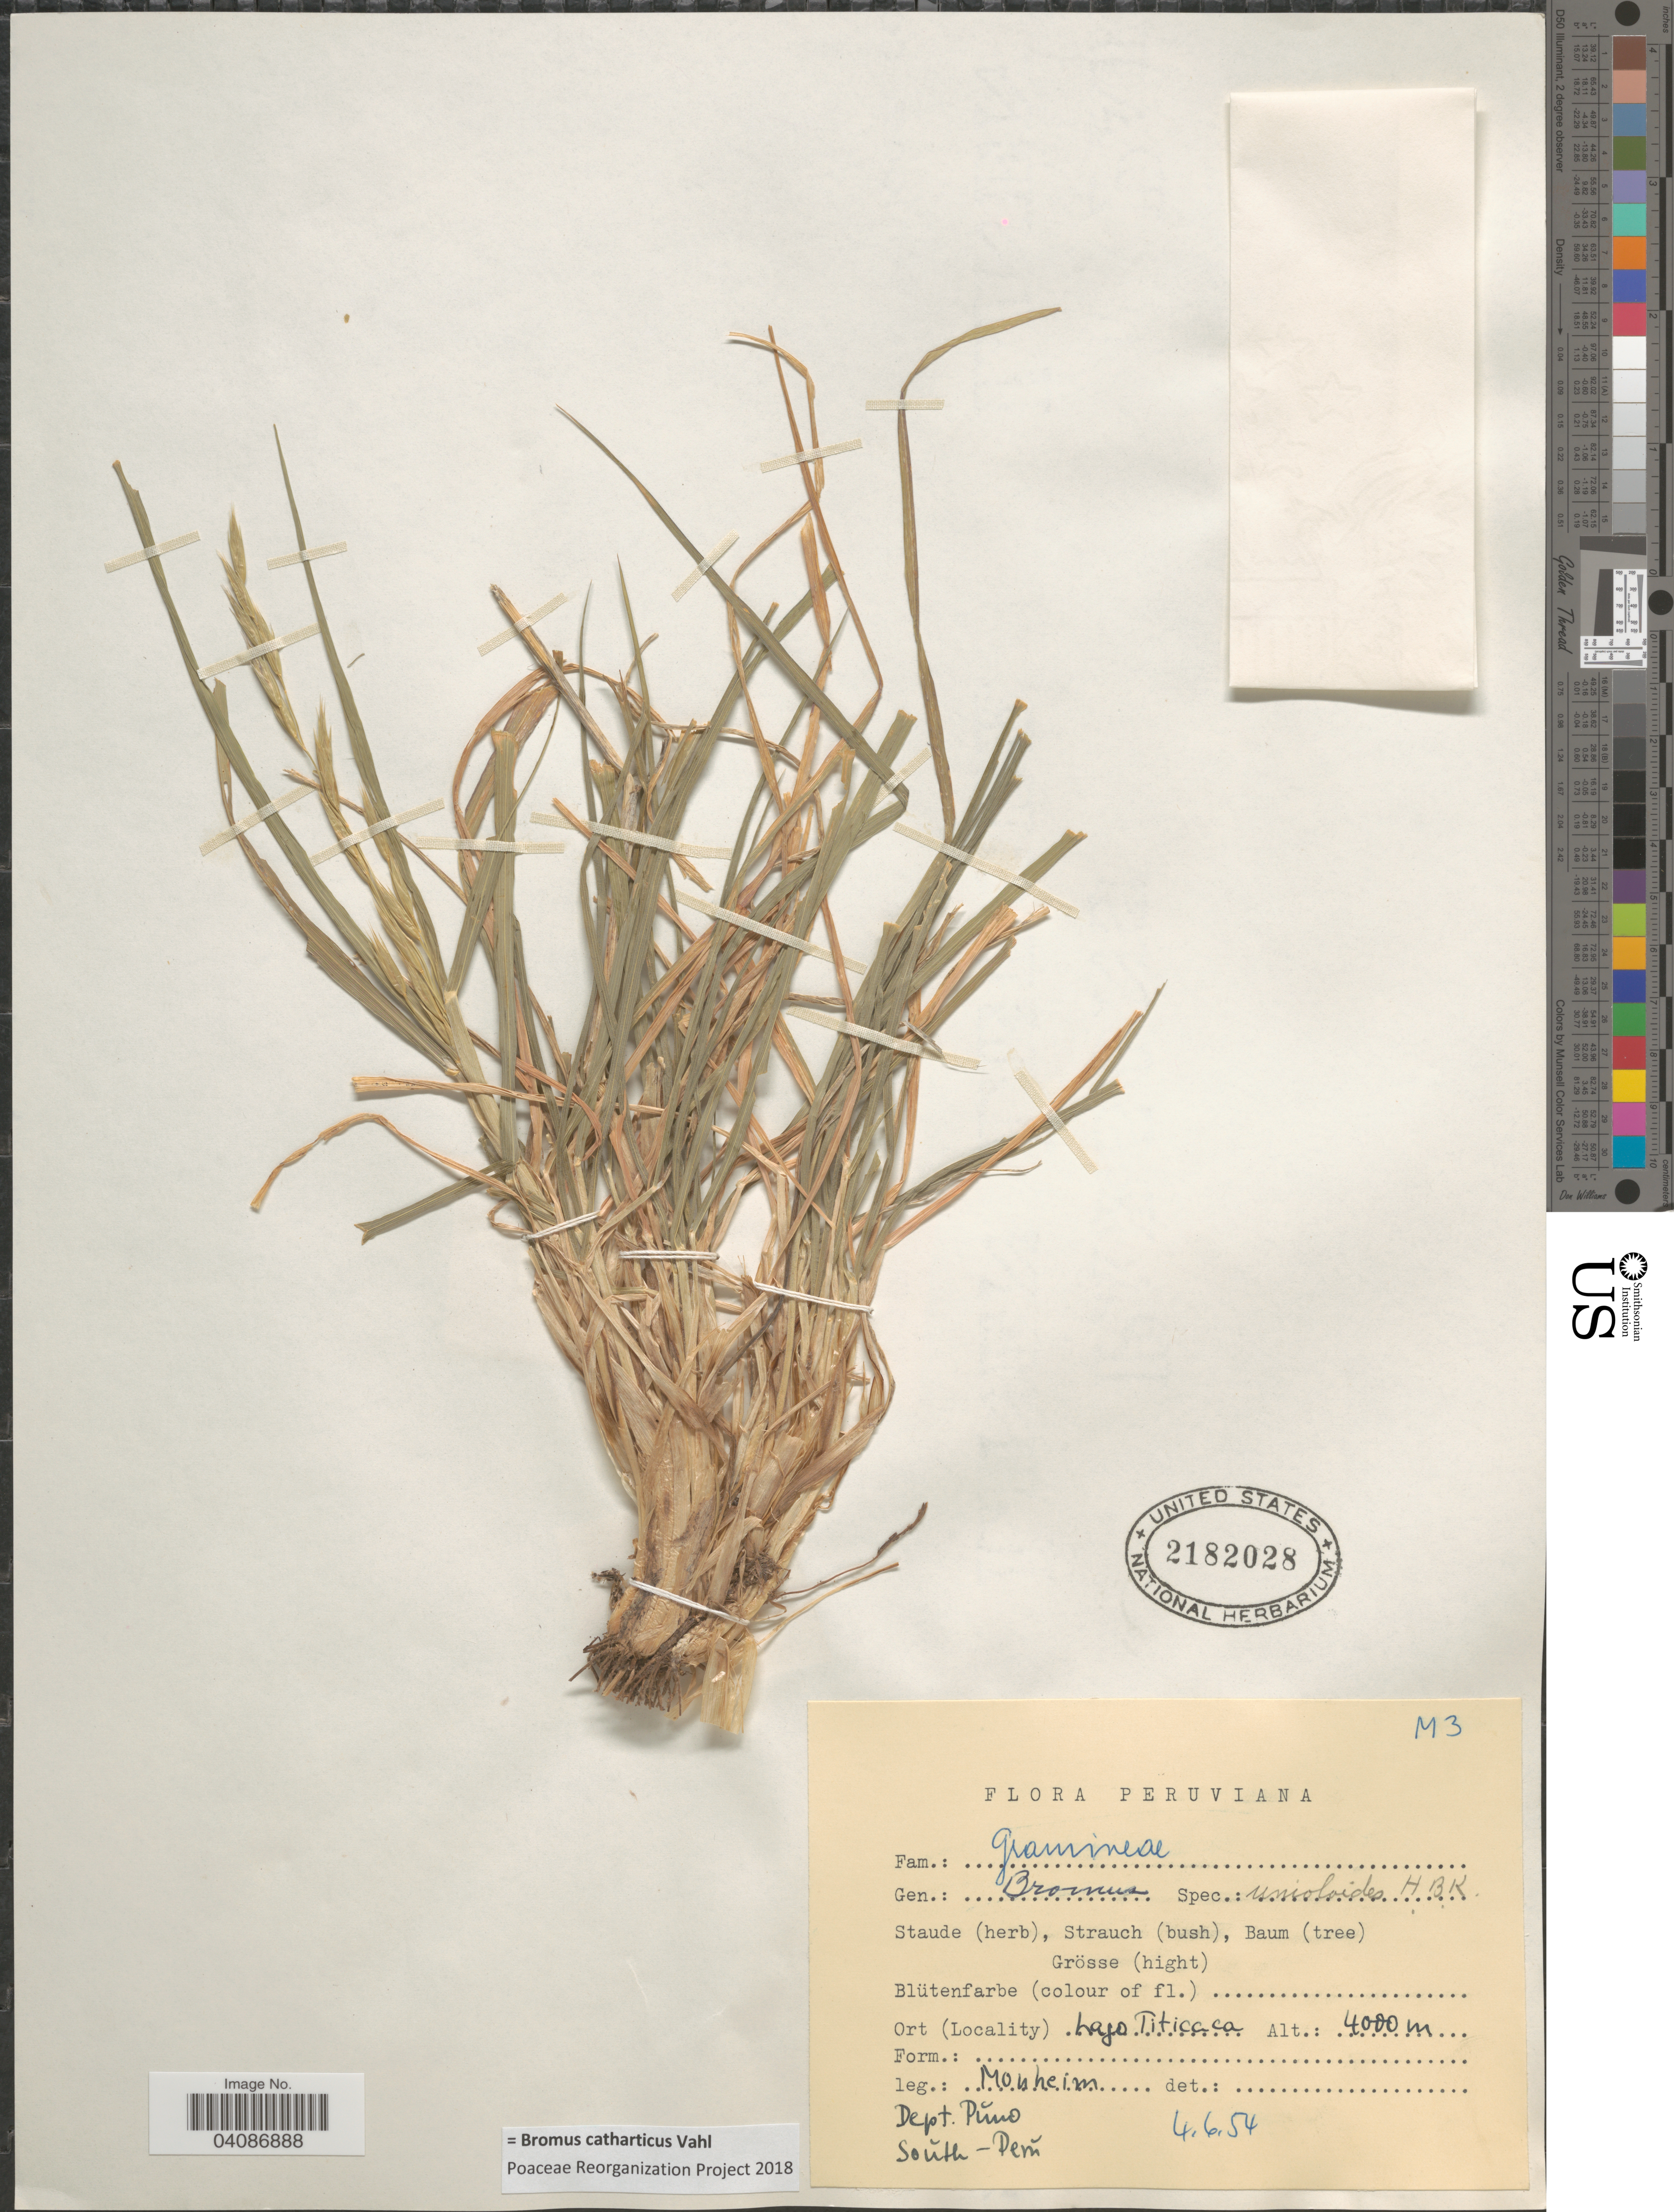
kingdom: Plantae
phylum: Tracheophyta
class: Liliopsida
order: Poales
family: Poaceae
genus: Bromus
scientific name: Bromus catharticus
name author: Vahl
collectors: V. Monheim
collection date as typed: Transcribed d/m/y: 4/6/54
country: Peru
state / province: Puno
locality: Lago Titicaca. Dept. Puno. South-Peru.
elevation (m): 4000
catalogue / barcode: US 2182028